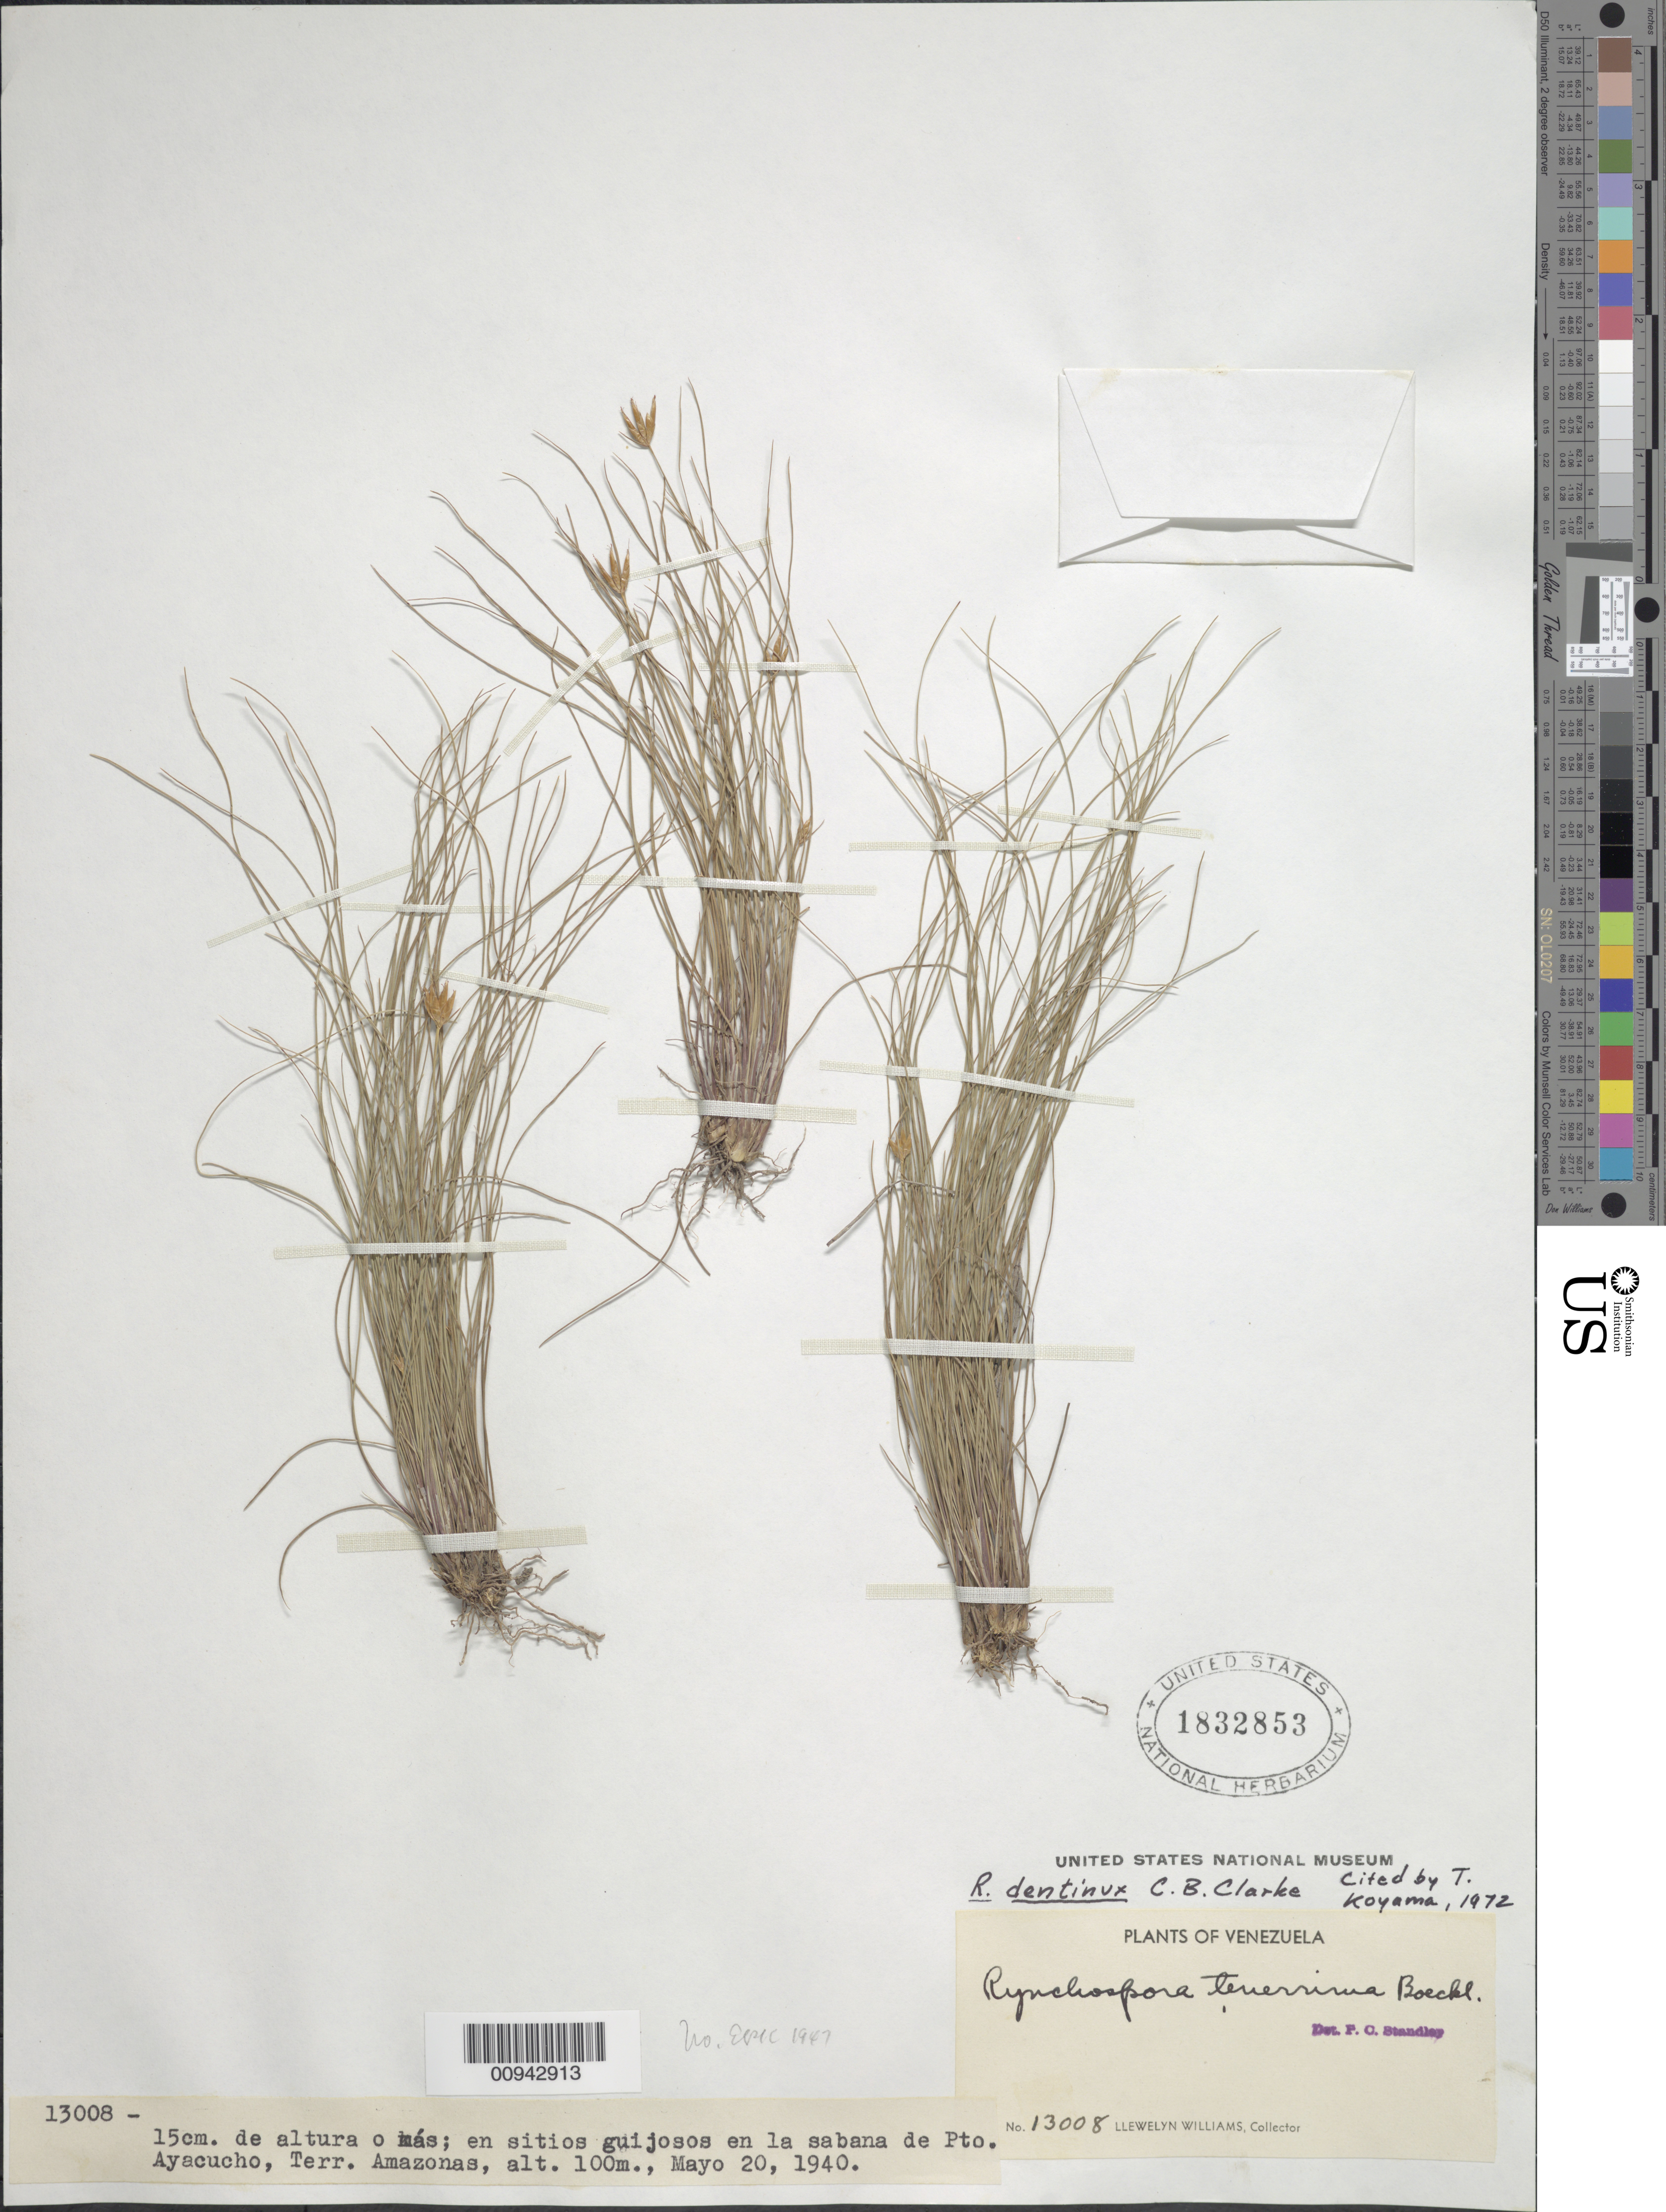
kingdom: Plantae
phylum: Tracheophyta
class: Liliopsida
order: Poales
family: Cyperaceae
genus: Rhynchospora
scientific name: Rhynchospora dentinux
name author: C.B. Clarke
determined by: Alves, K.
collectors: Ll. Williams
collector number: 13008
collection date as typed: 20-May-40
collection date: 1940-05-20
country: Venezuela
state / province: Amazonas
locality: Puerto Ayacucho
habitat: Sitios guijosos en la sabana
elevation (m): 100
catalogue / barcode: US 1832853